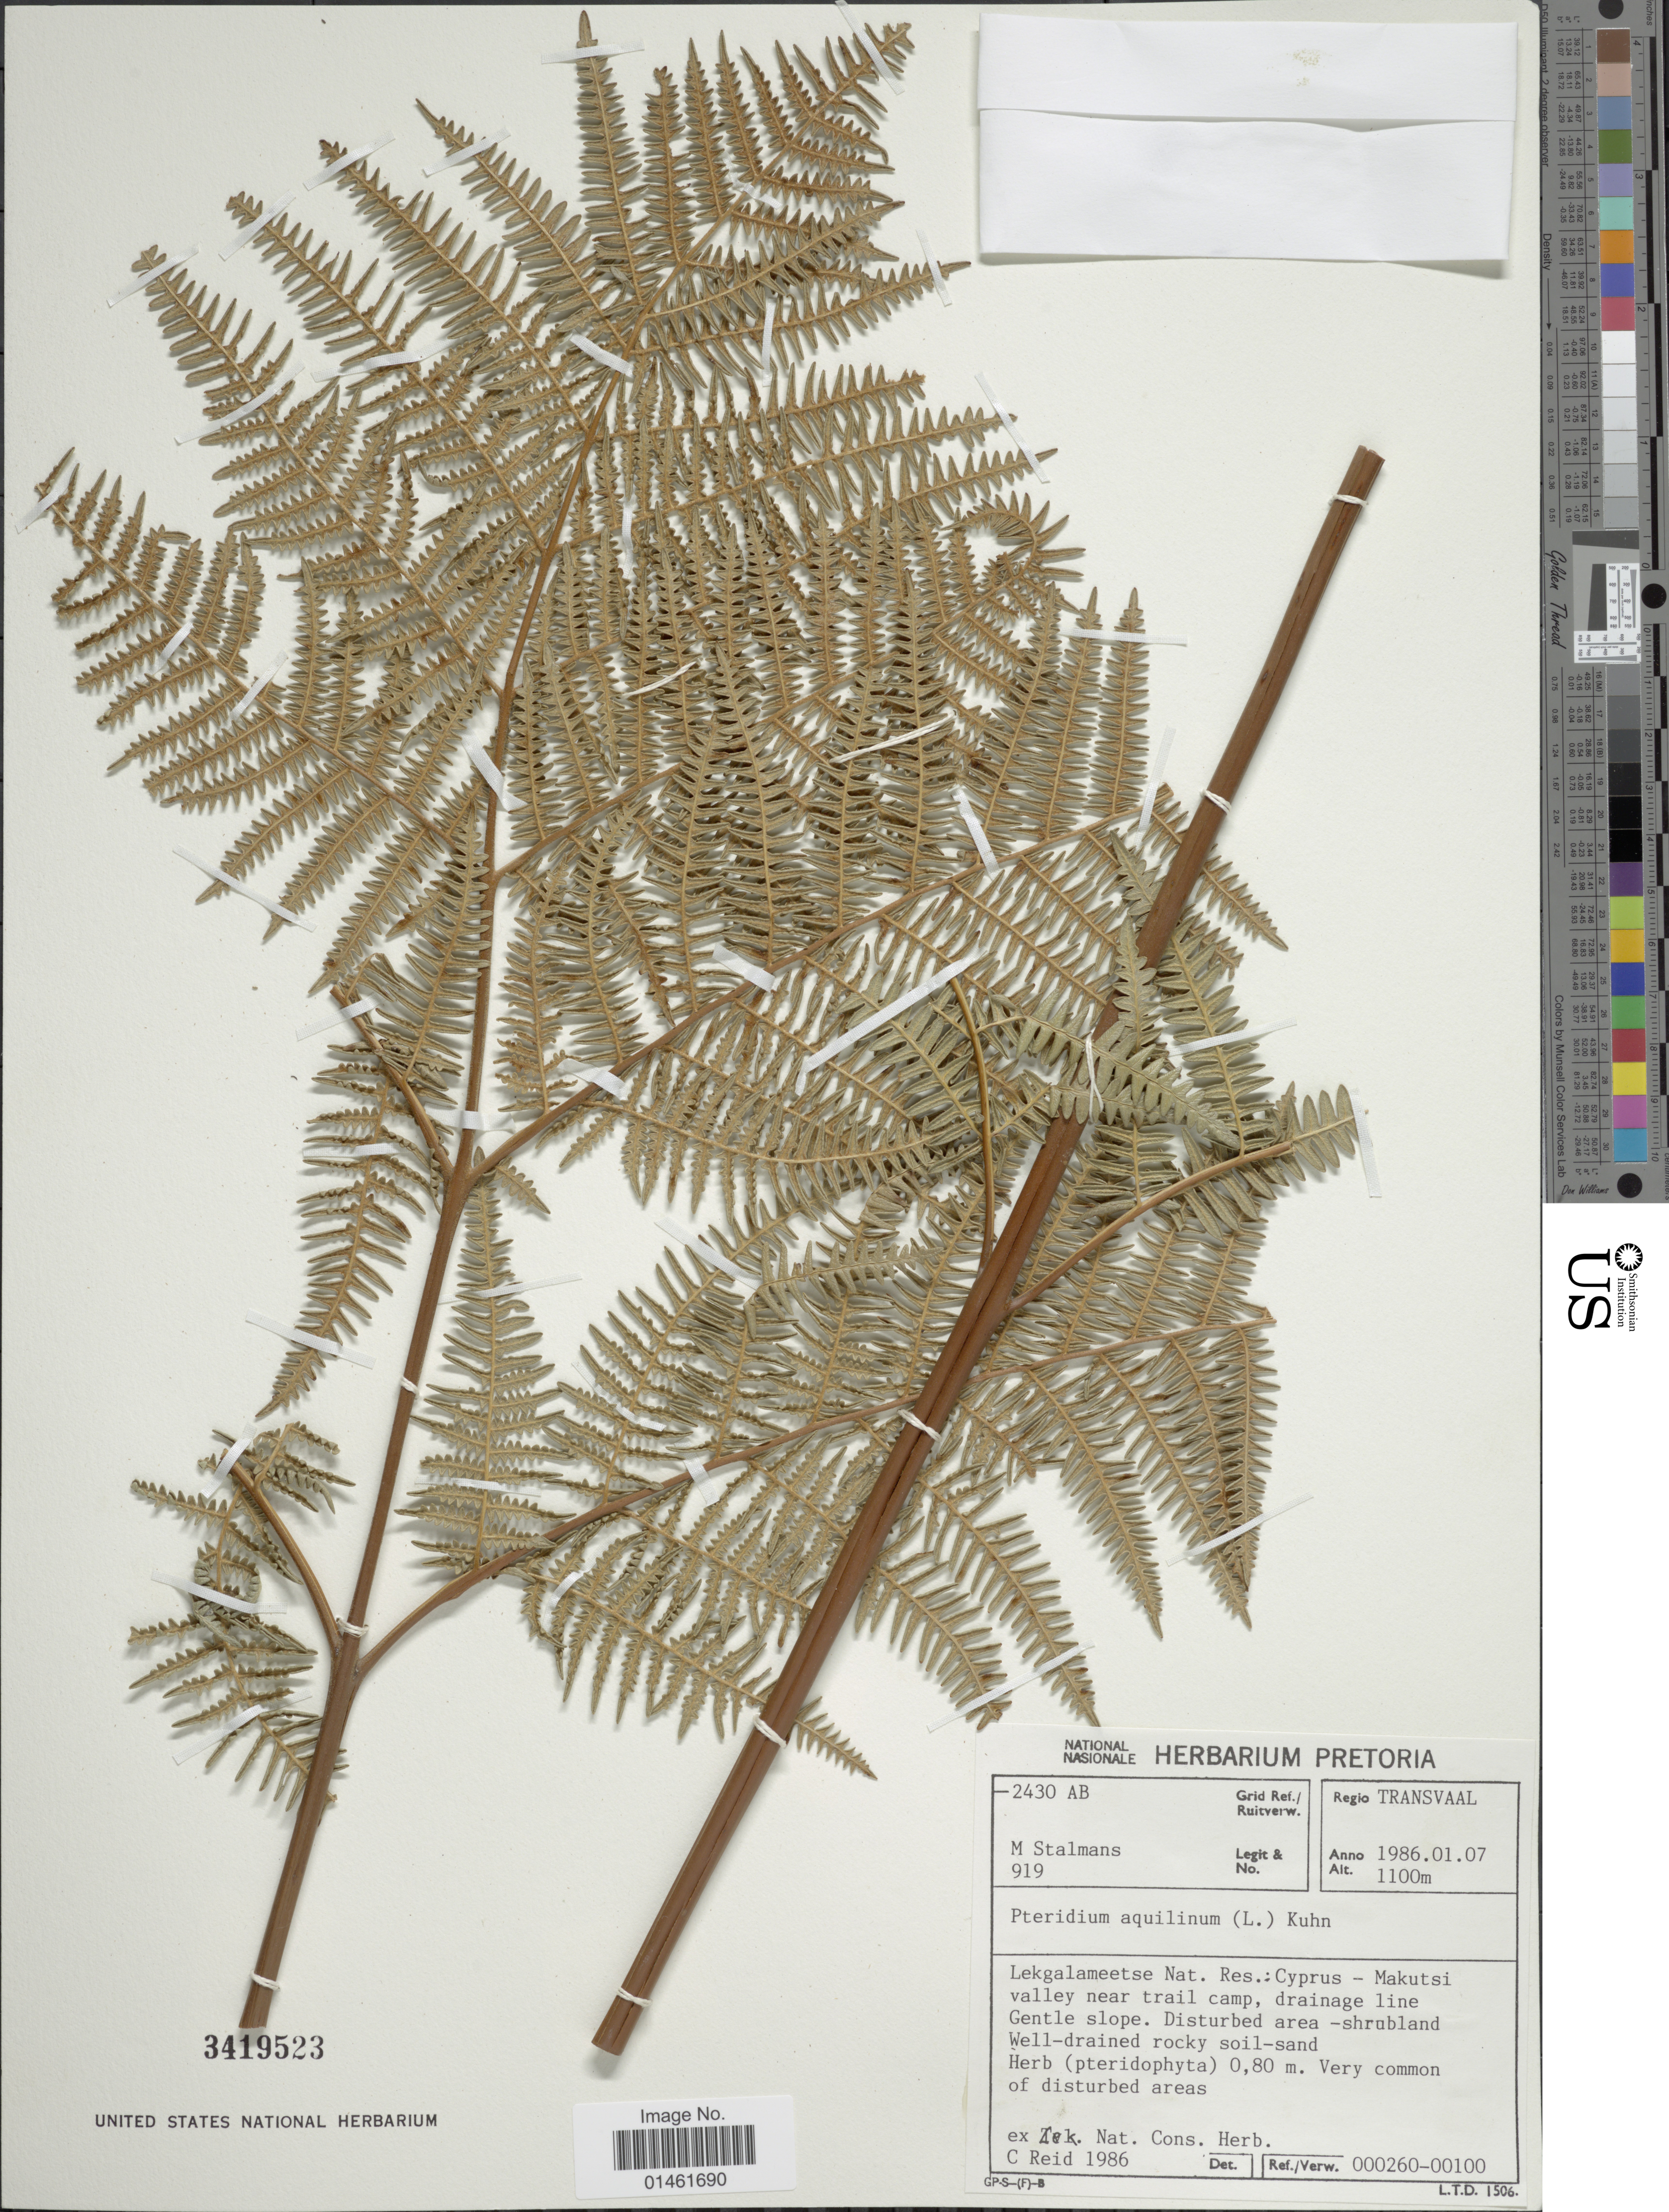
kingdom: Plantae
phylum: Tracheophyta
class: Polypodiopsida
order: Polypodiales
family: Dennstaedtiaceae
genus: Pteridium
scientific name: Pteridium aquilinum var. typicum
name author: R.M. Tryon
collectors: M. Stalmans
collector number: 919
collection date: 1986-01-07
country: South Africa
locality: Regio Transvaal, Lekgalameetse Nat. Res.: Cyprus-Makutsi valley near trail camp, drainage line Gentle slope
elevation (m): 1100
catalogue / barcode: US 3419523